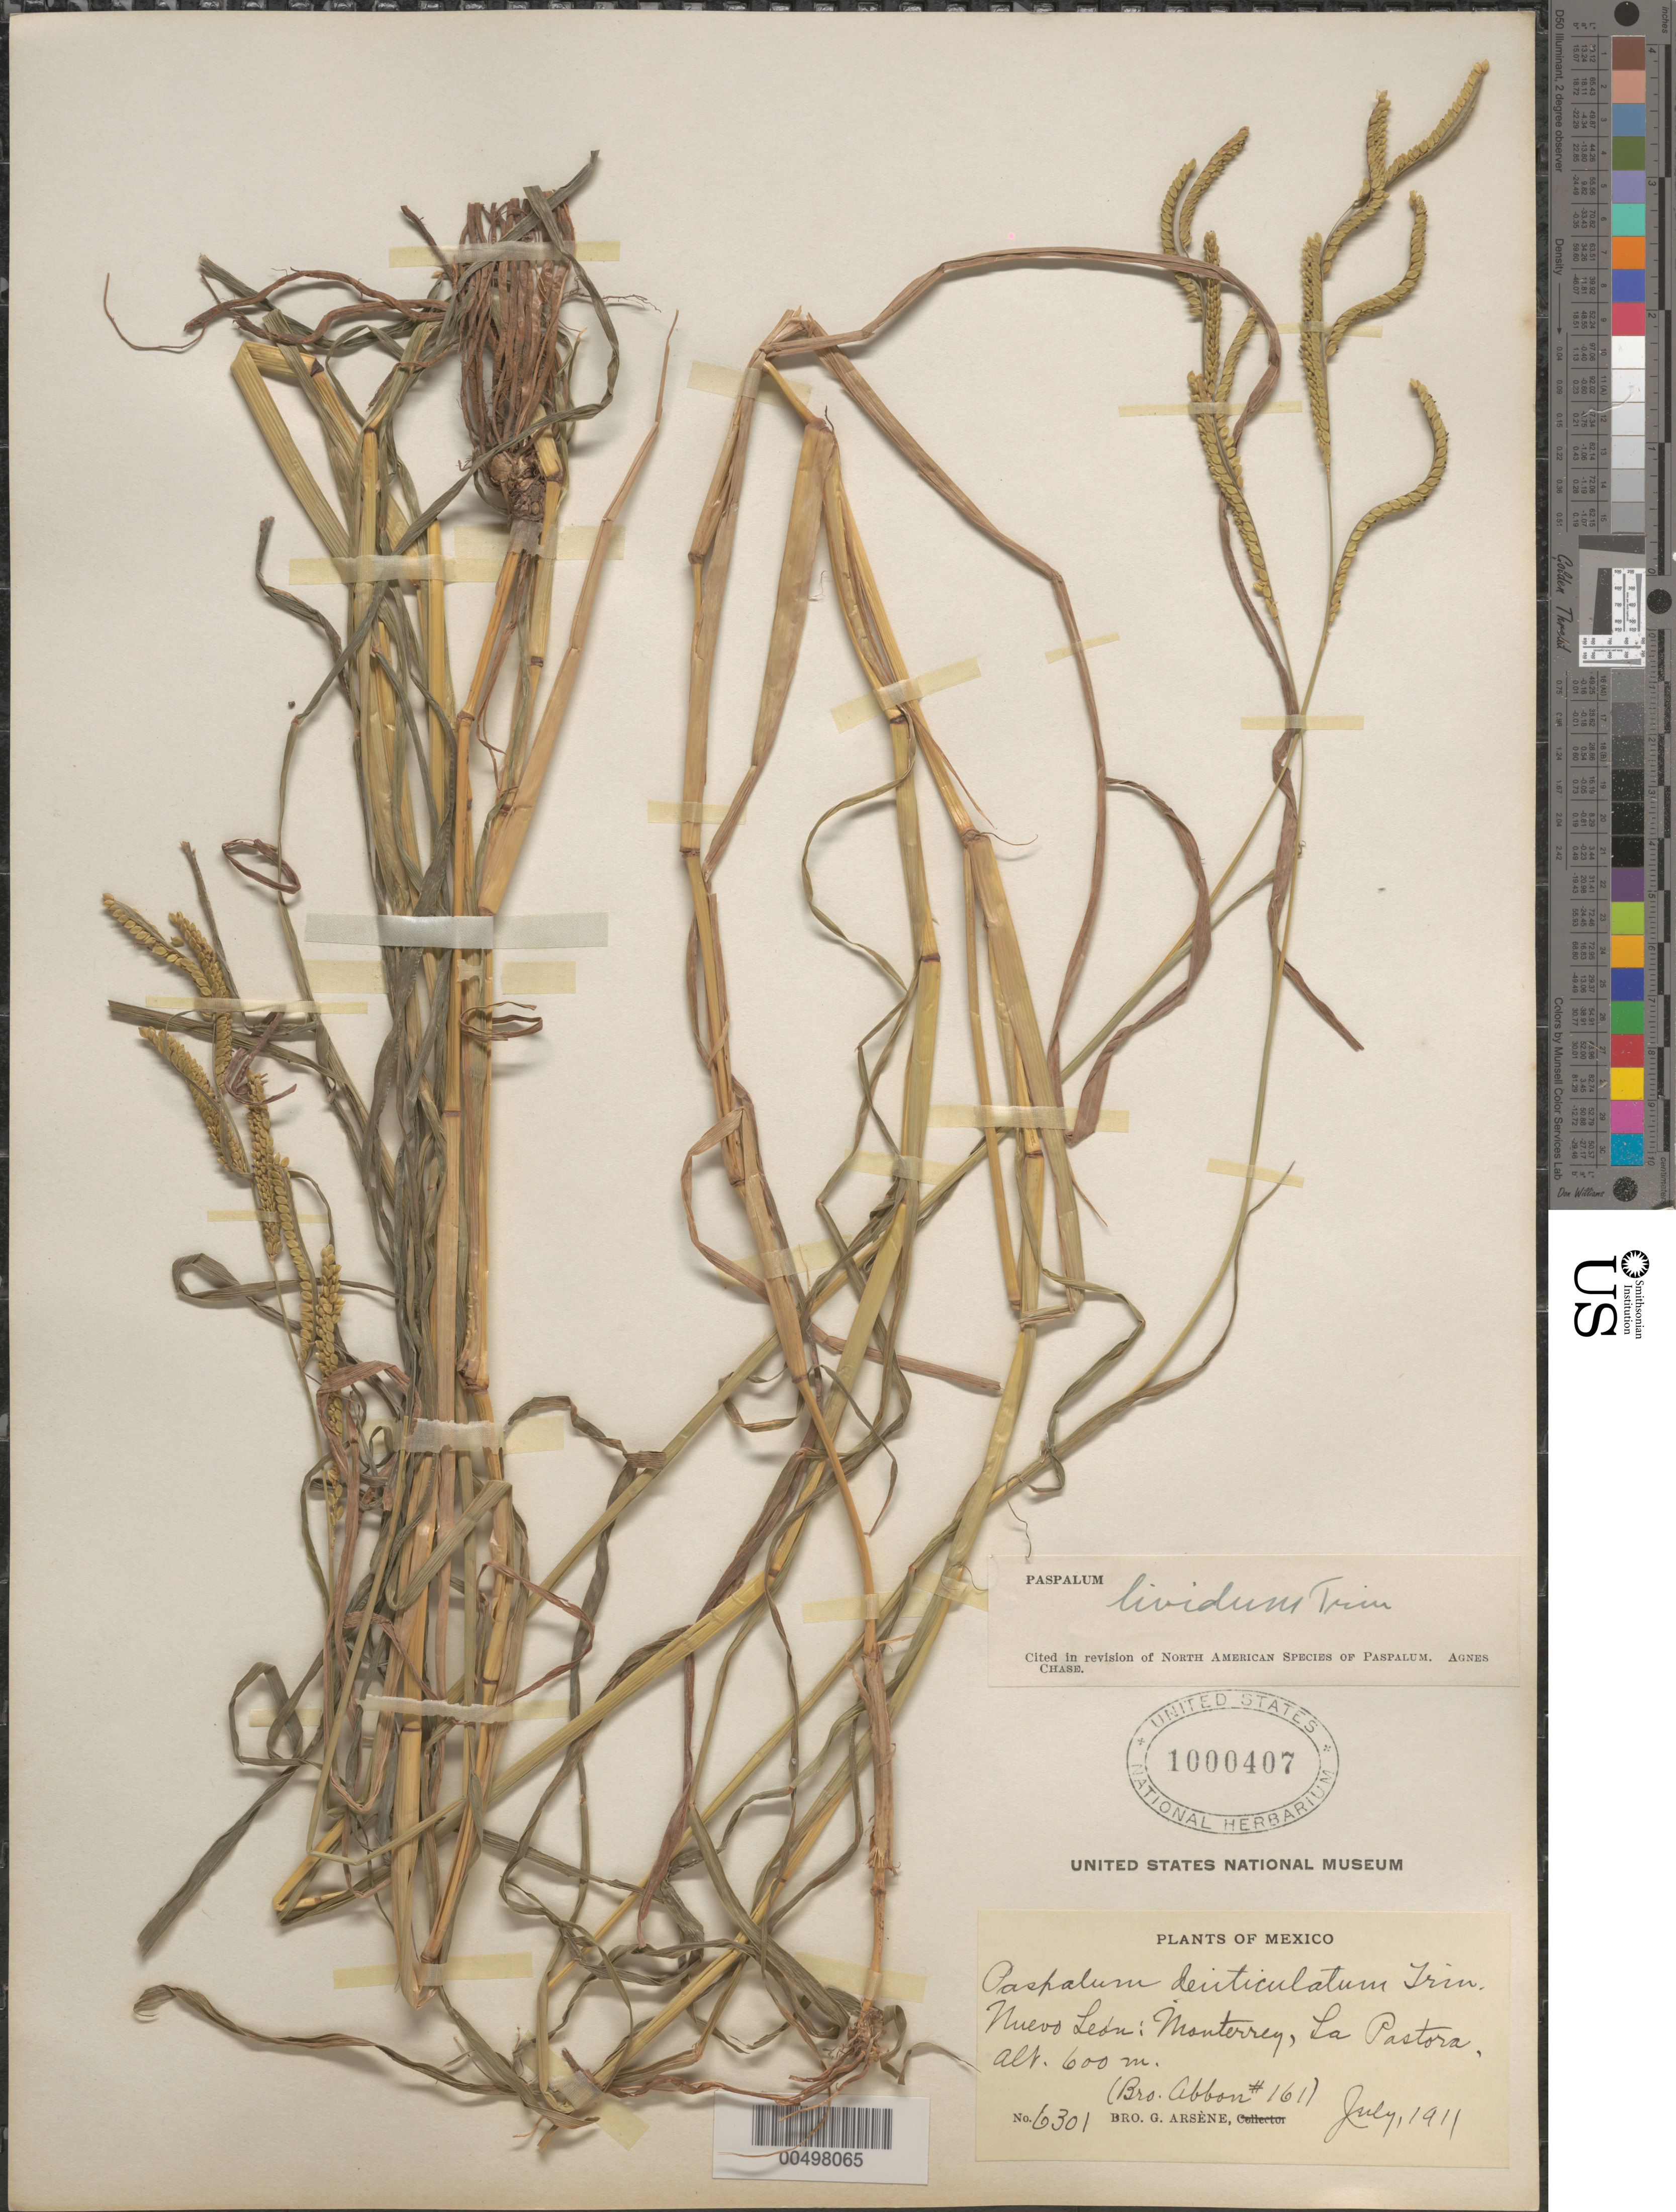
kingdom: Plantae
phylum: Tracheophyta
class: Liliopsida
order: Poales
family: Poaceae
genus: Paspalum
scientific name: Paspalum lividum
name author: Trin. in Schltdl.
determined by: Chase, [M.] Agnes, (US)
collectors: Bro. Abbon & Bro. G. Arsène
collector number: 161/6301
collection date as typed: Jul 1911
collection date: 1911-07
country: Mexico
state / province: Nuevo León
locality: Monterrey, La Pastora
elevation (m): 600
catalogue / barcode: US 1000407